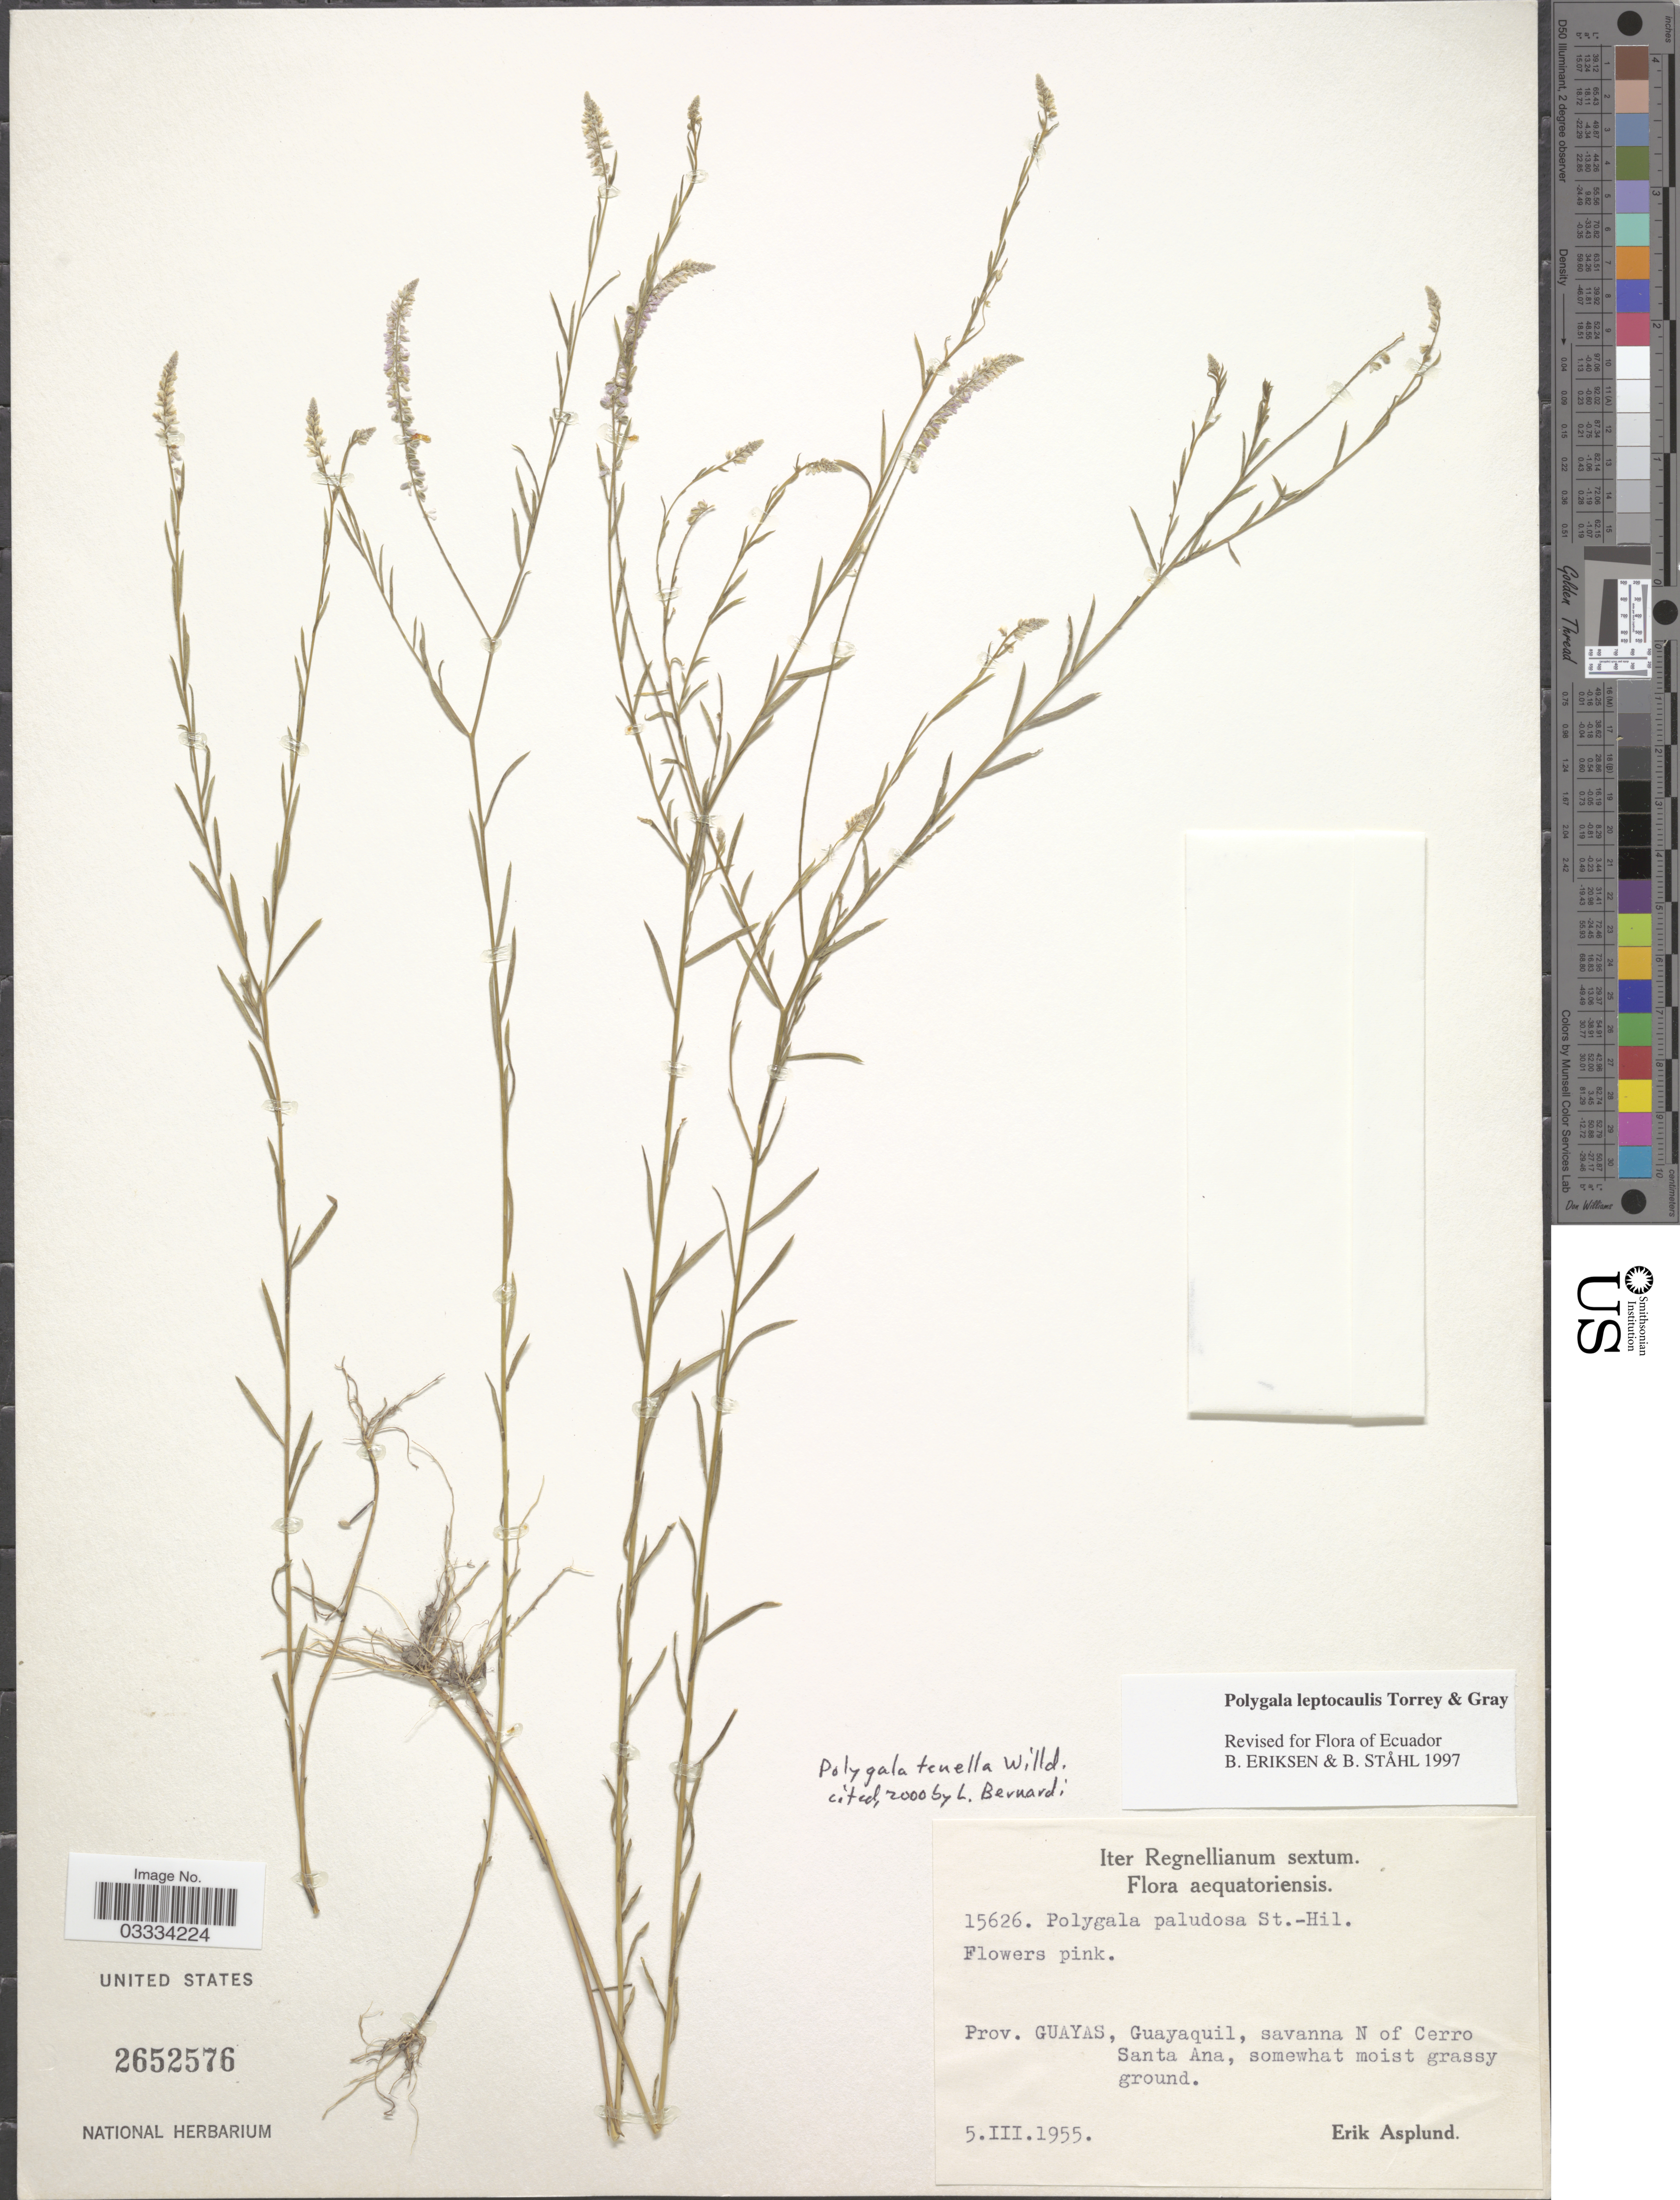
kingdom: Plantae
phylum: Tracheophyta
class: Magnoliopsida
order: Fabales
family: Polygalaceae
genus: Polygala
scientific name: Polygala tenella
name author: Willd.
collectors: E. Asplund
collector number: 15626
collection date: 1955-03-05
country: Ecuador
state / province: Guayas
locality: Guayaquil, savanna N of Cerro Santa Ana.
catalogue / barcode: US 2652576